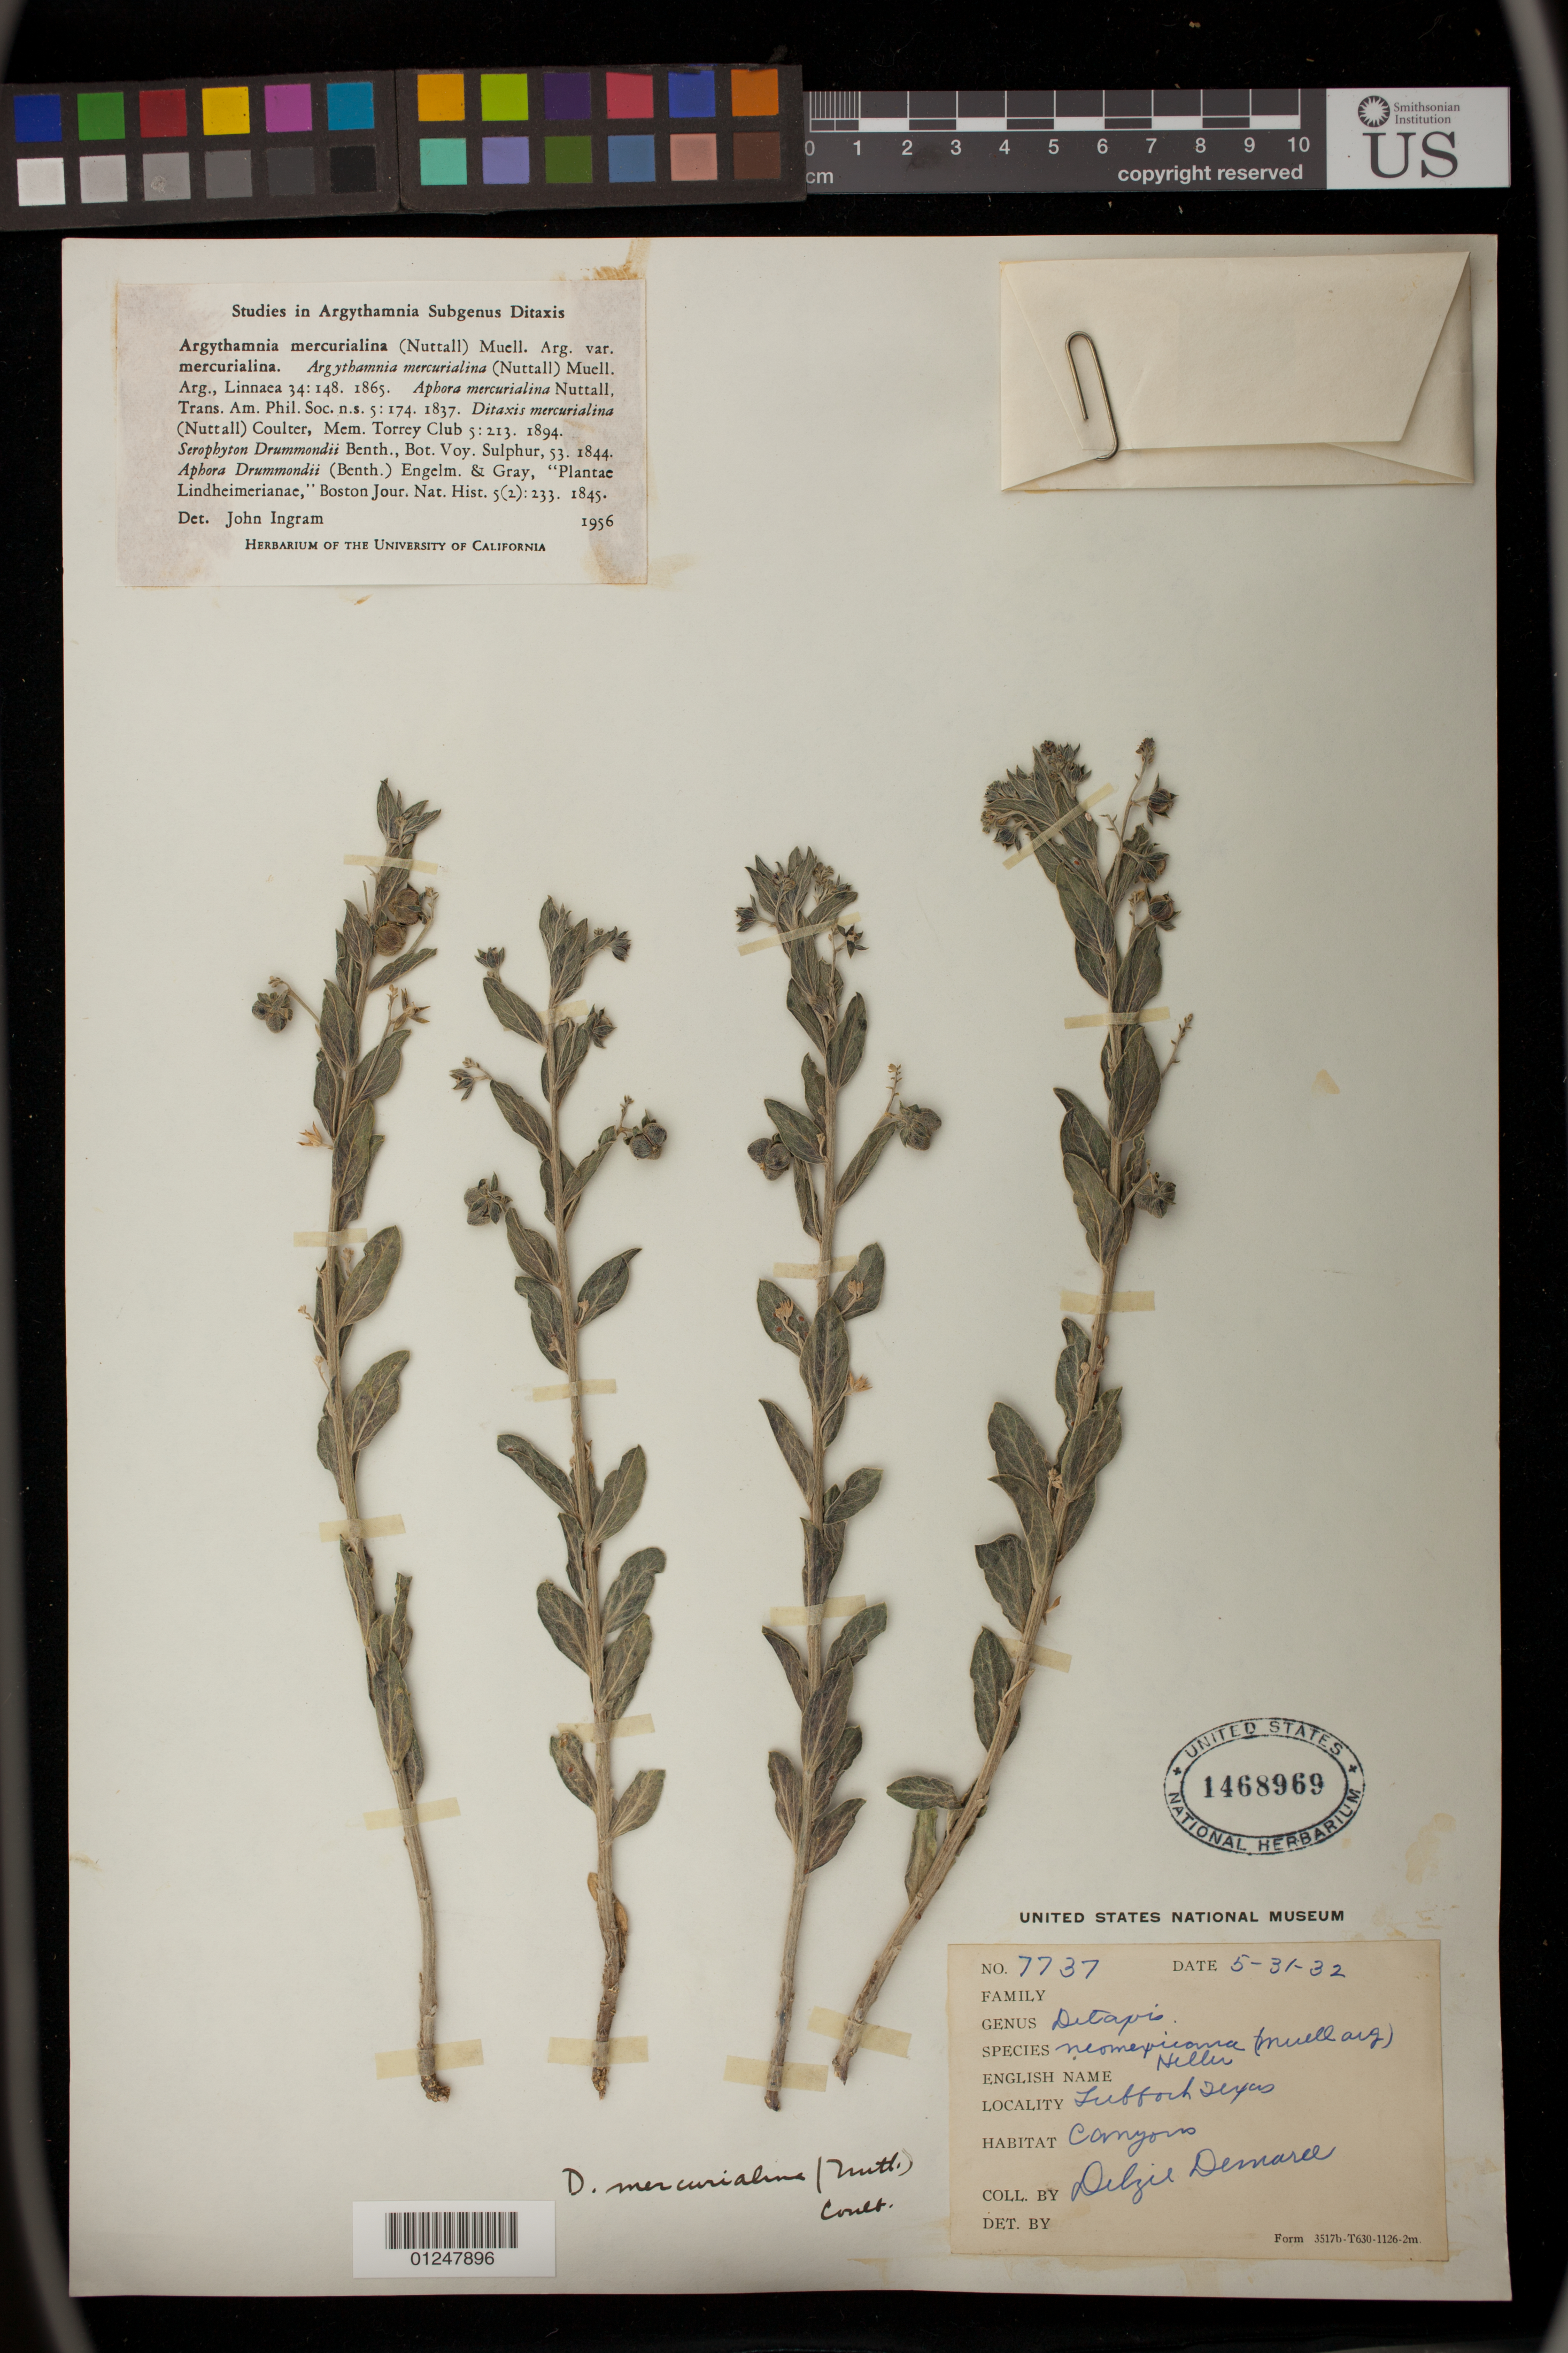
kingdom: Plantae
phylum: Tracheophyta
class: Magnoliopsida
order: Malpighiales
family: Euphorbiaceae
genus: Argythamnia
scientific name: Argythamnia mercurialina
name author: (Nutt.) Müll. Arg.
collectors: D. Demaree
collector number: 7737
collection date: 1932-05-31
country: United States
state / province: Texas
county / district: Lubbock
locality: canyons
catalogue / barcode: US 1468969